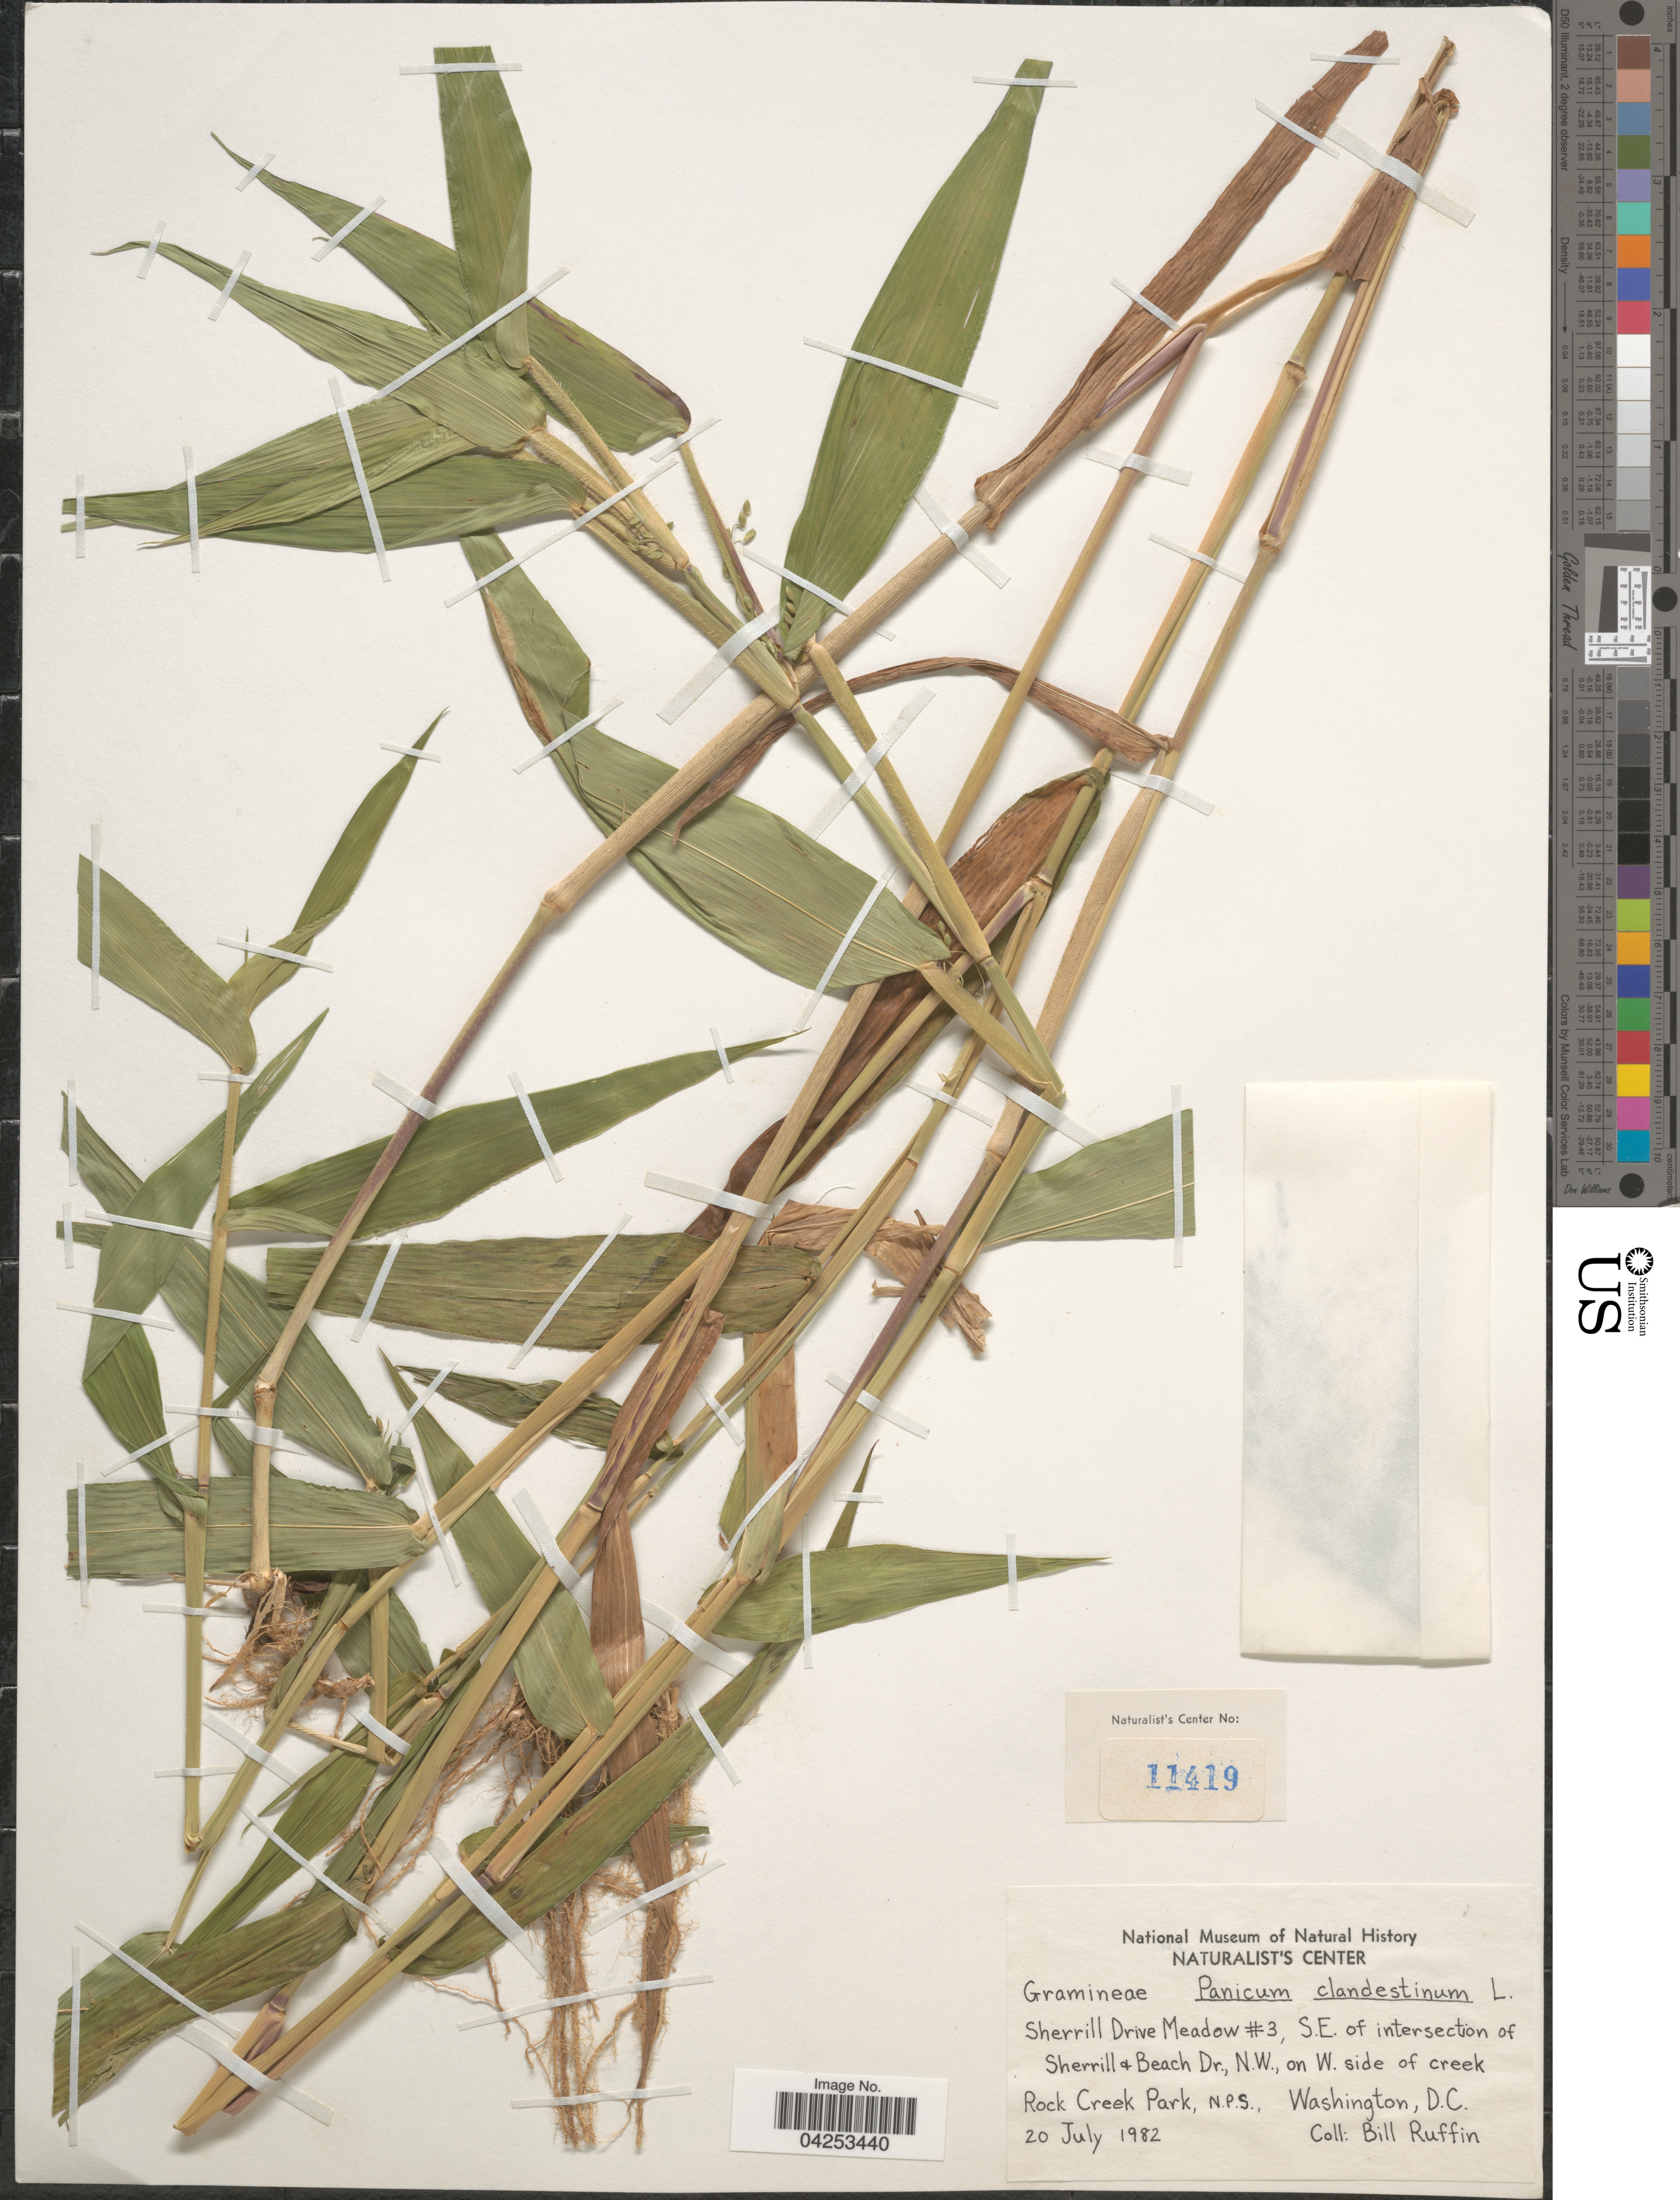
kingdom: Plantae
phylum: Tracheophyta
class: Liliopsida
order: Poales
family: Poaceae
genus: Dichanthelium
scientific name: Dichanthelium clandestinum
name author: (L.) Gould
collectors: B. Ruffin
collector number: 11419?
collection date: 1982-07-20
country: United States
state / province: District of Columbia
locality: Sherrill Drive Meadow #3, S.E. of intersection of Sherrill + Beach Dr., N.W., on W. side of creek Rock Creek Park, N.P.S., Washington, D.C.